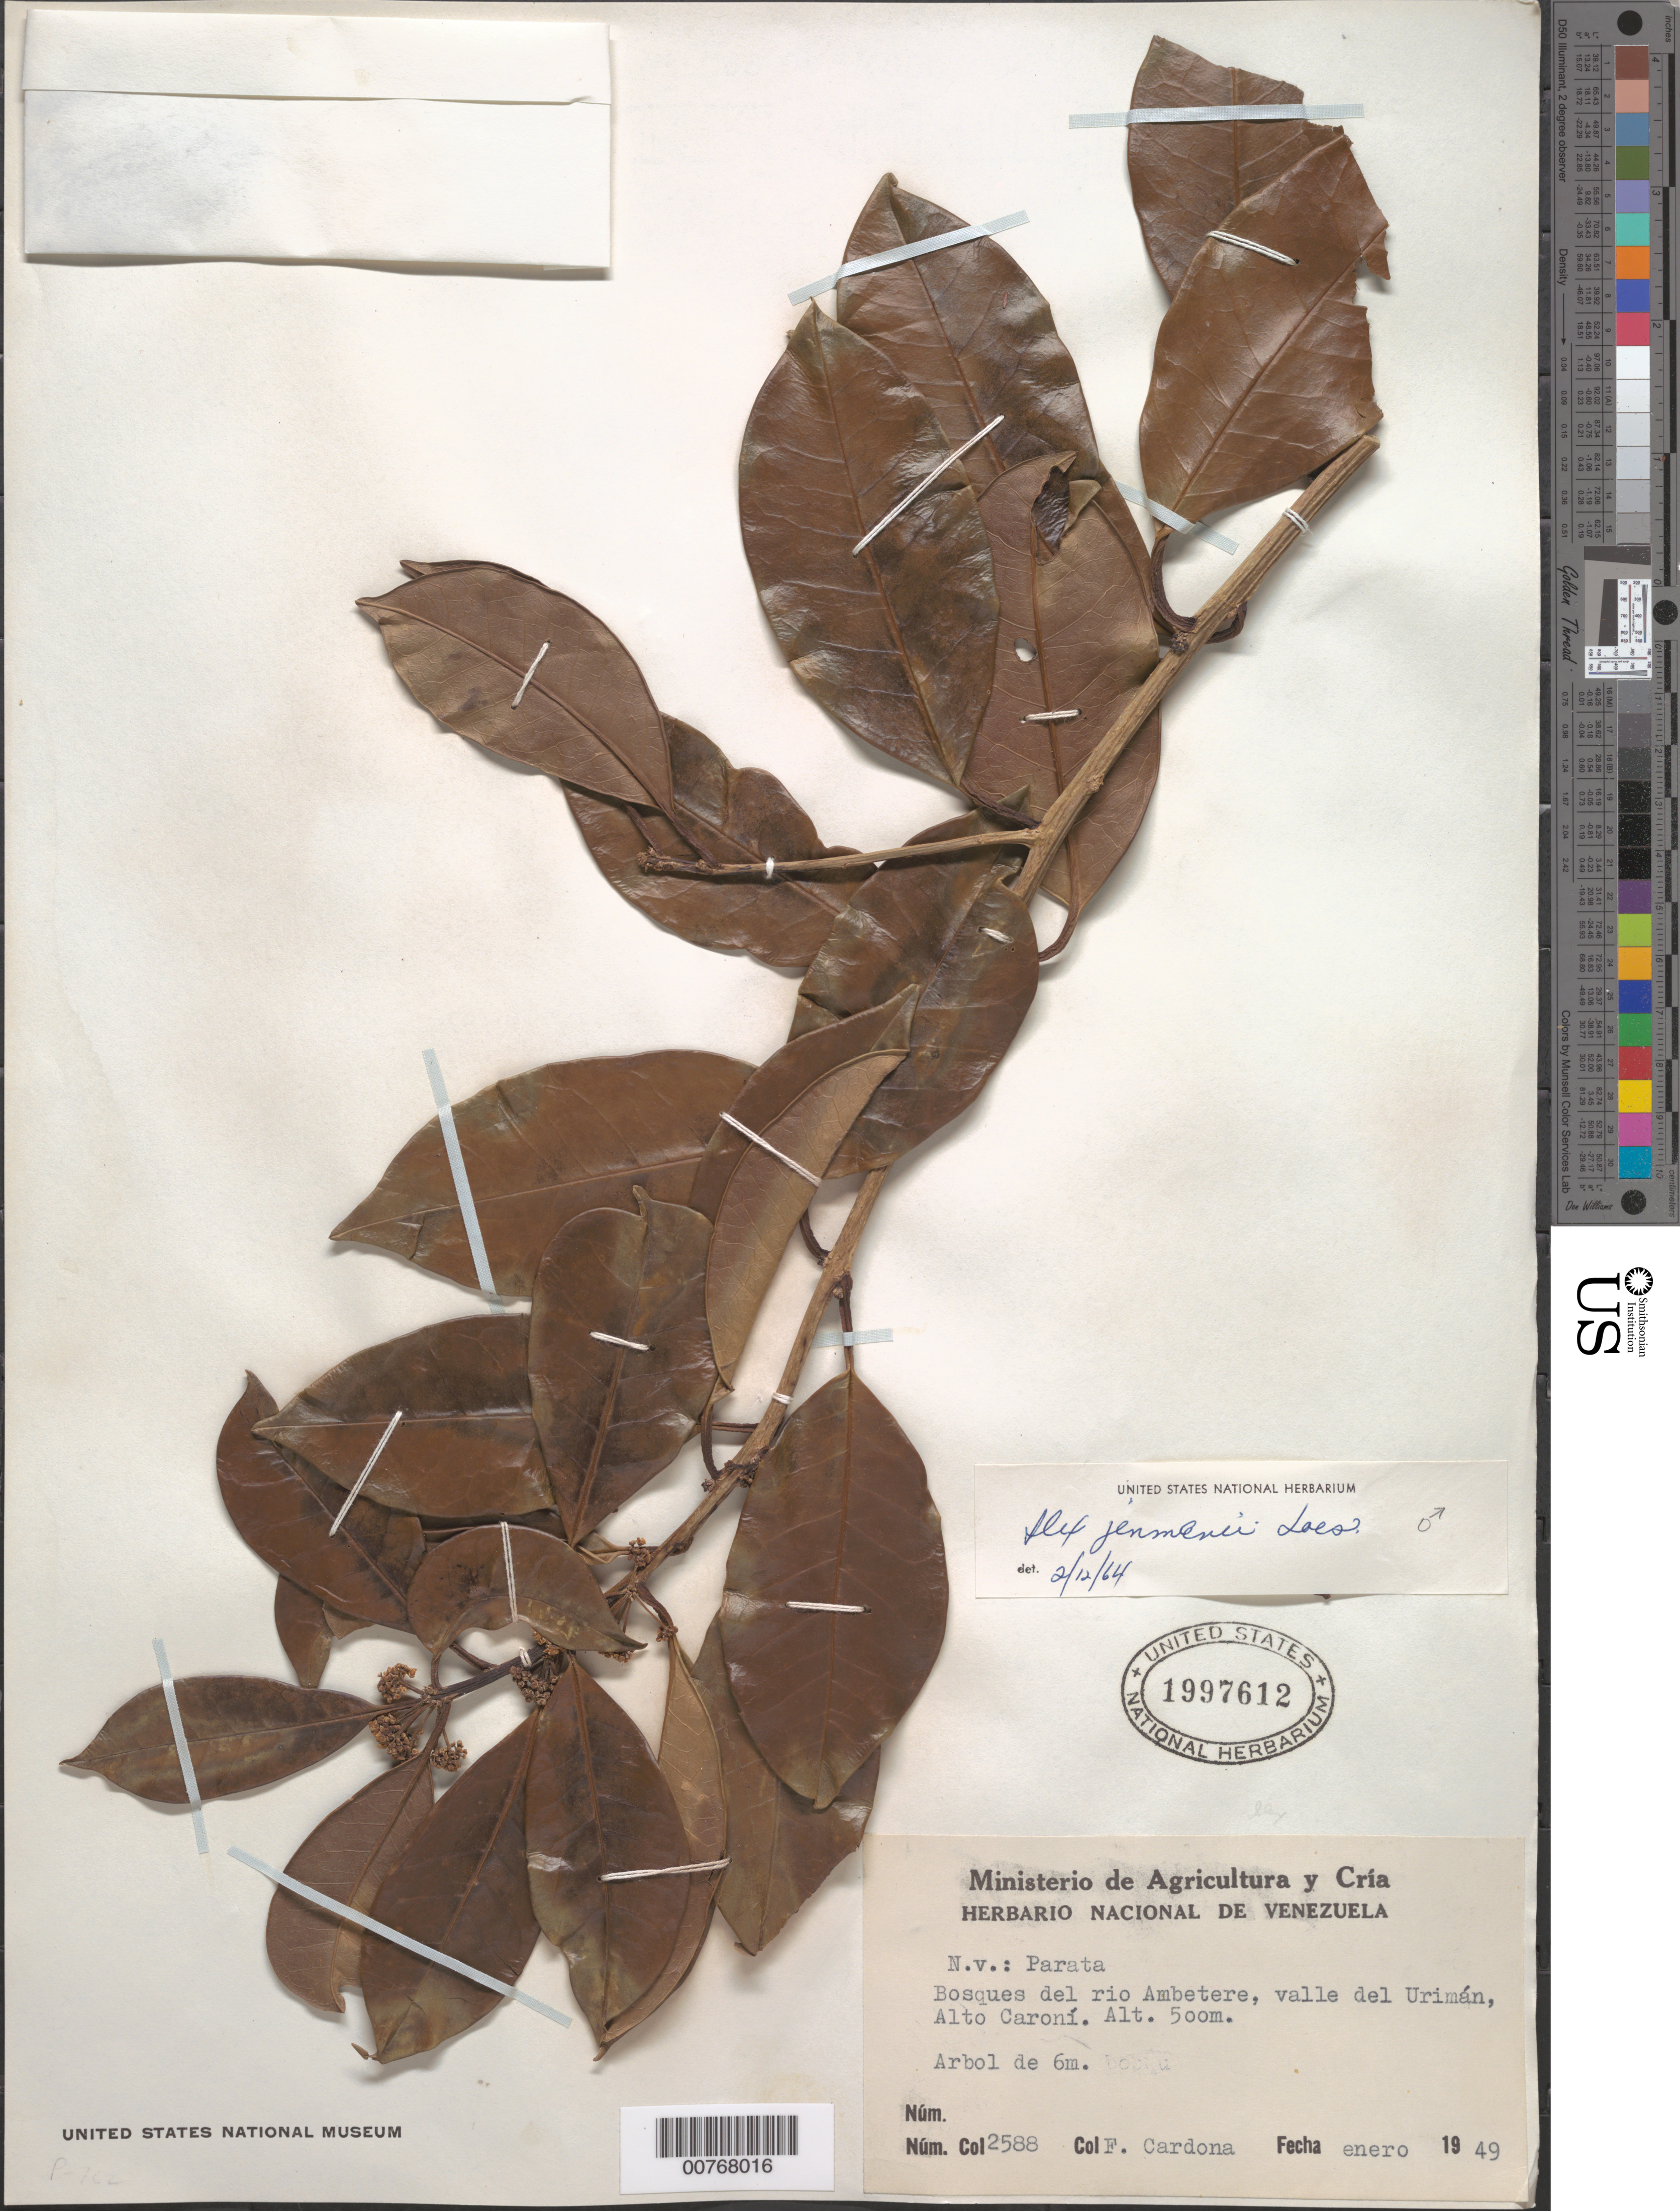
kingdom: Plantae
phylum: Tracheophyta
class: Magnoliopsida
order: Aquifoliales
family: Aquifoliaceae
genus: Ilex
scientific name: Ilex jenmanii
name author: Loes.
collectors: F. Cardona Puig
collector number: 2588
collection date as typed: Jan-49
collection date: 1949-01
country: Venezuela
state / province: Bolívar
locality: Río Ambetere, valle del Urimán, Alto Río Caroní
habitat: Bosque (forest)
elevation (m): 500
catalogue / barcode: US 1997612